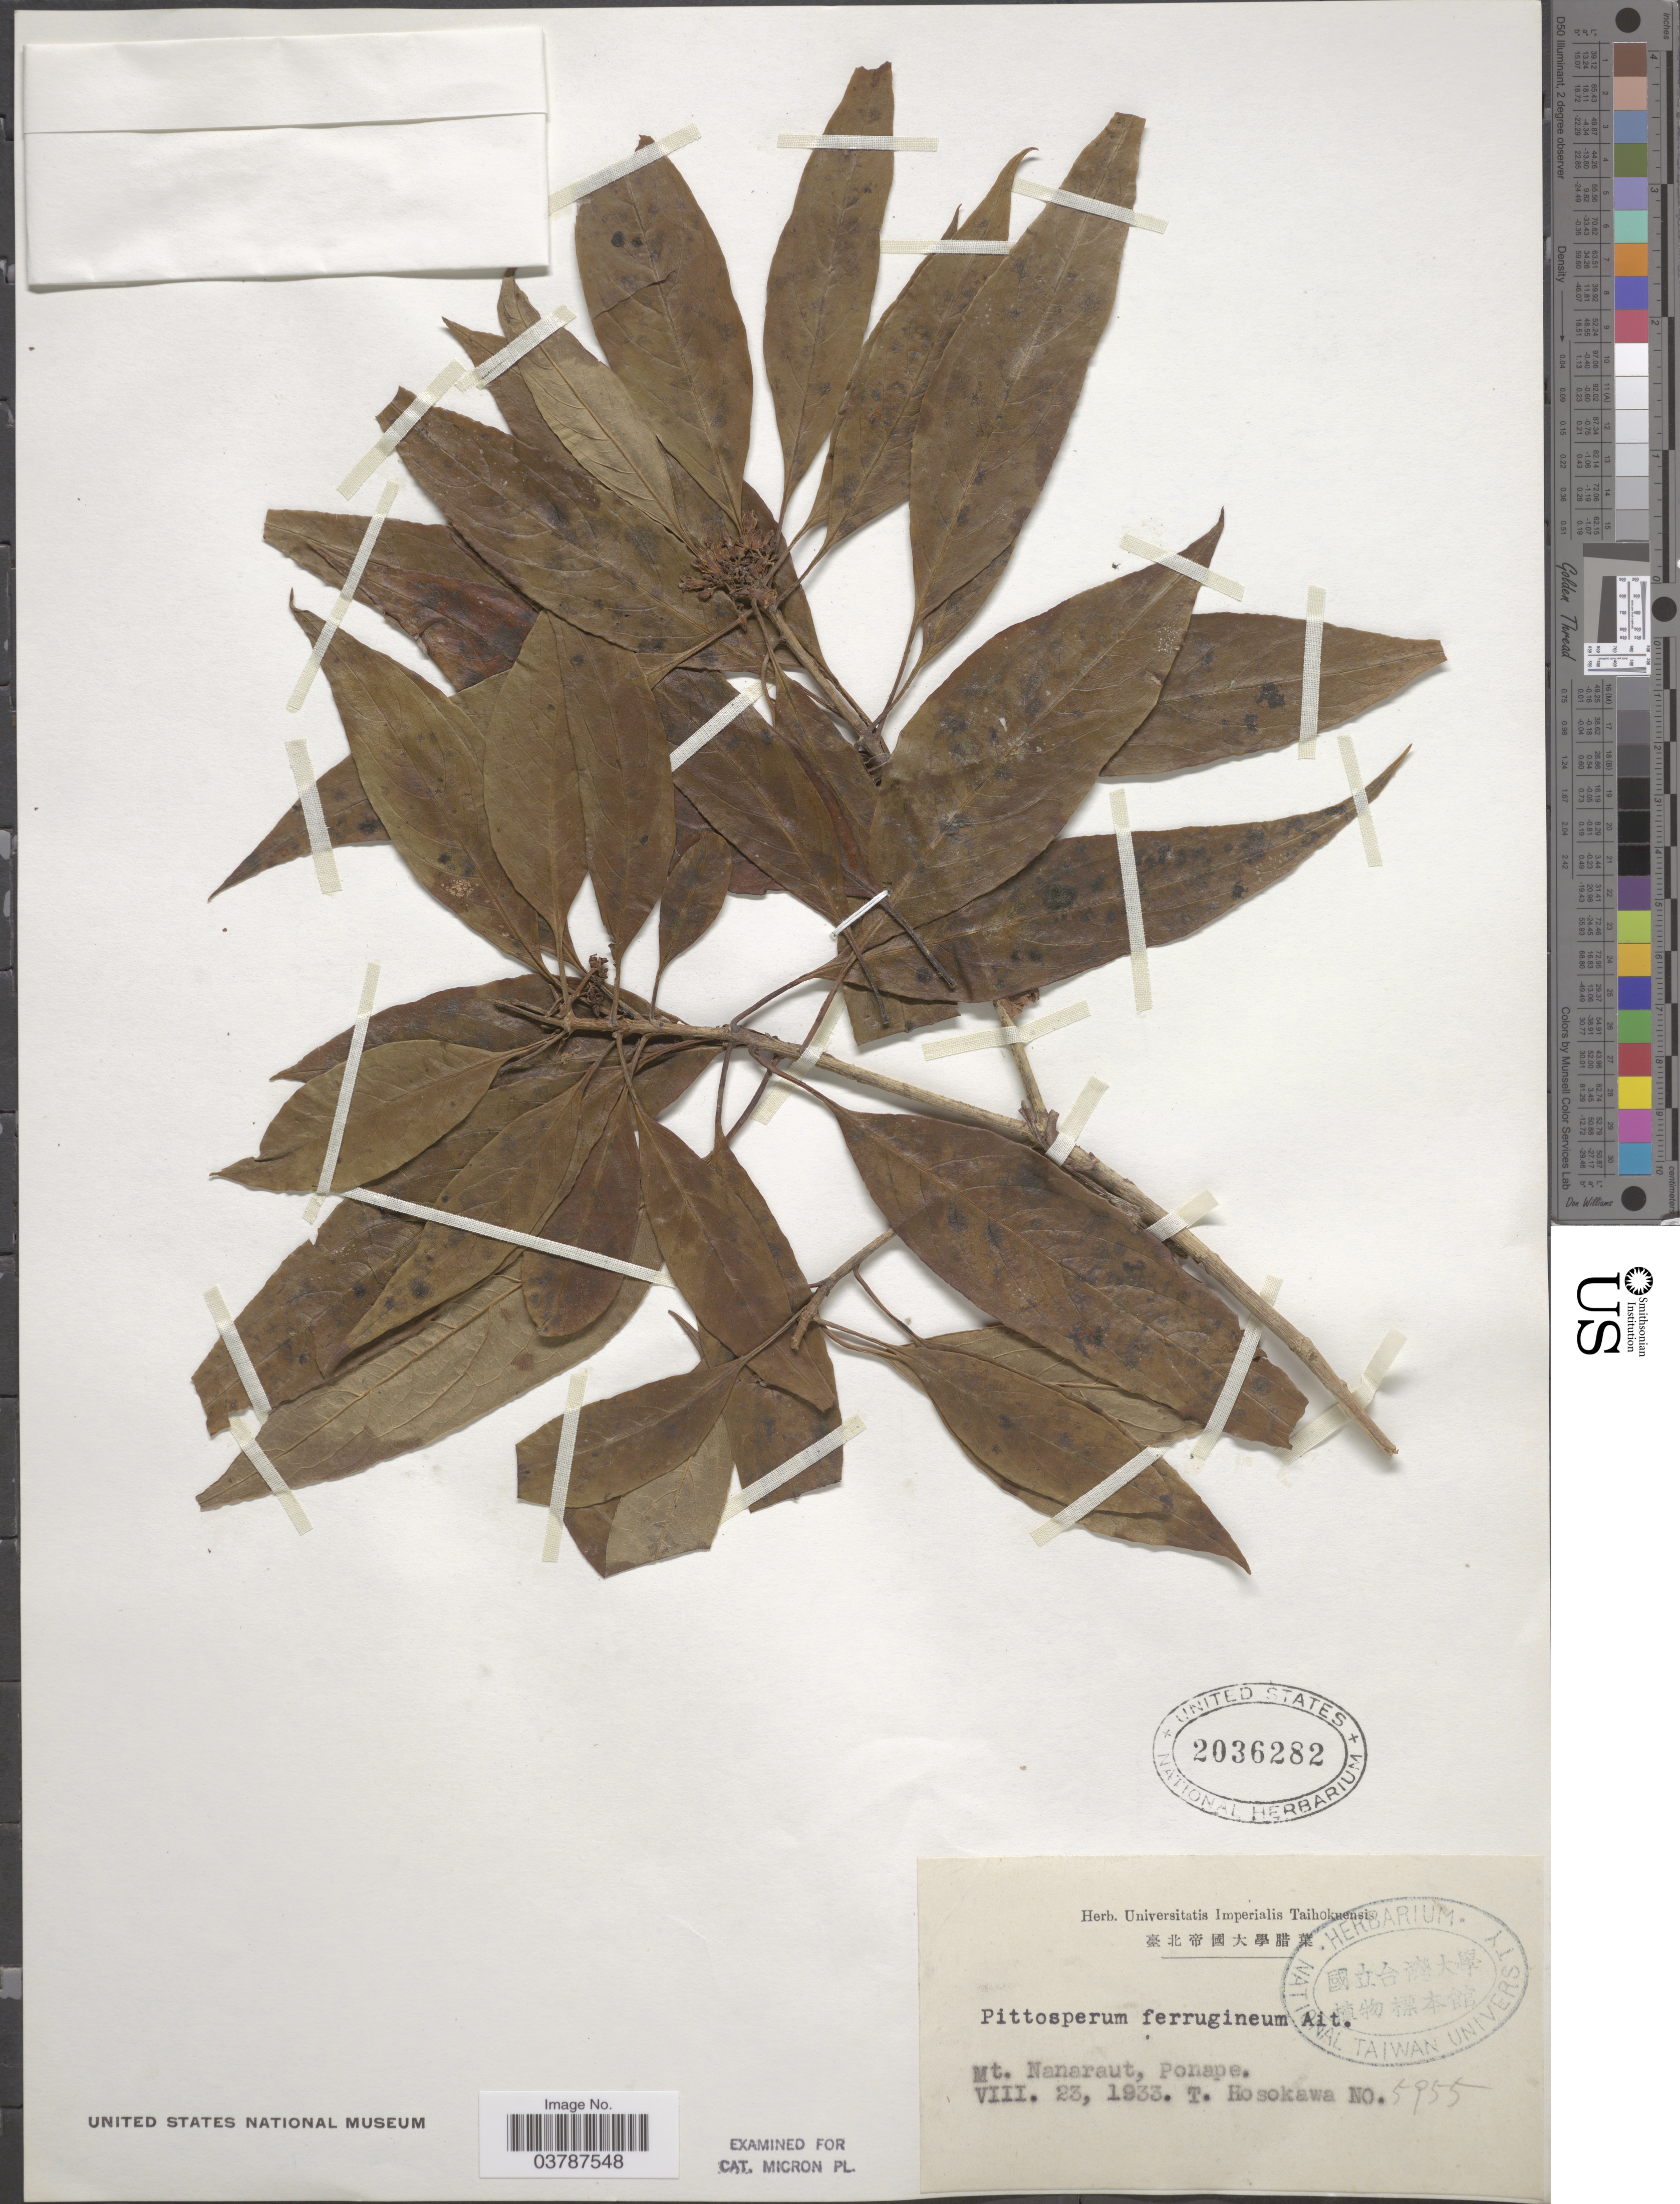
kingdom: Plantae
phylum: Tracheophyta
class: Magnoliopsida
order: Apiales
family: Pittosporaceae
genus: Pittosporum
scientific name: Pittosporum ponapense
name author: Kaneh.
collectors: T. Hosokawa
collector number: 5955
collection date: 1933-08-23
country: Micronesia, Federated States of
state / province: Pohnpei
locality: Mt. Nanaraut, Ponape.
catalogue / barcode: US 2036282